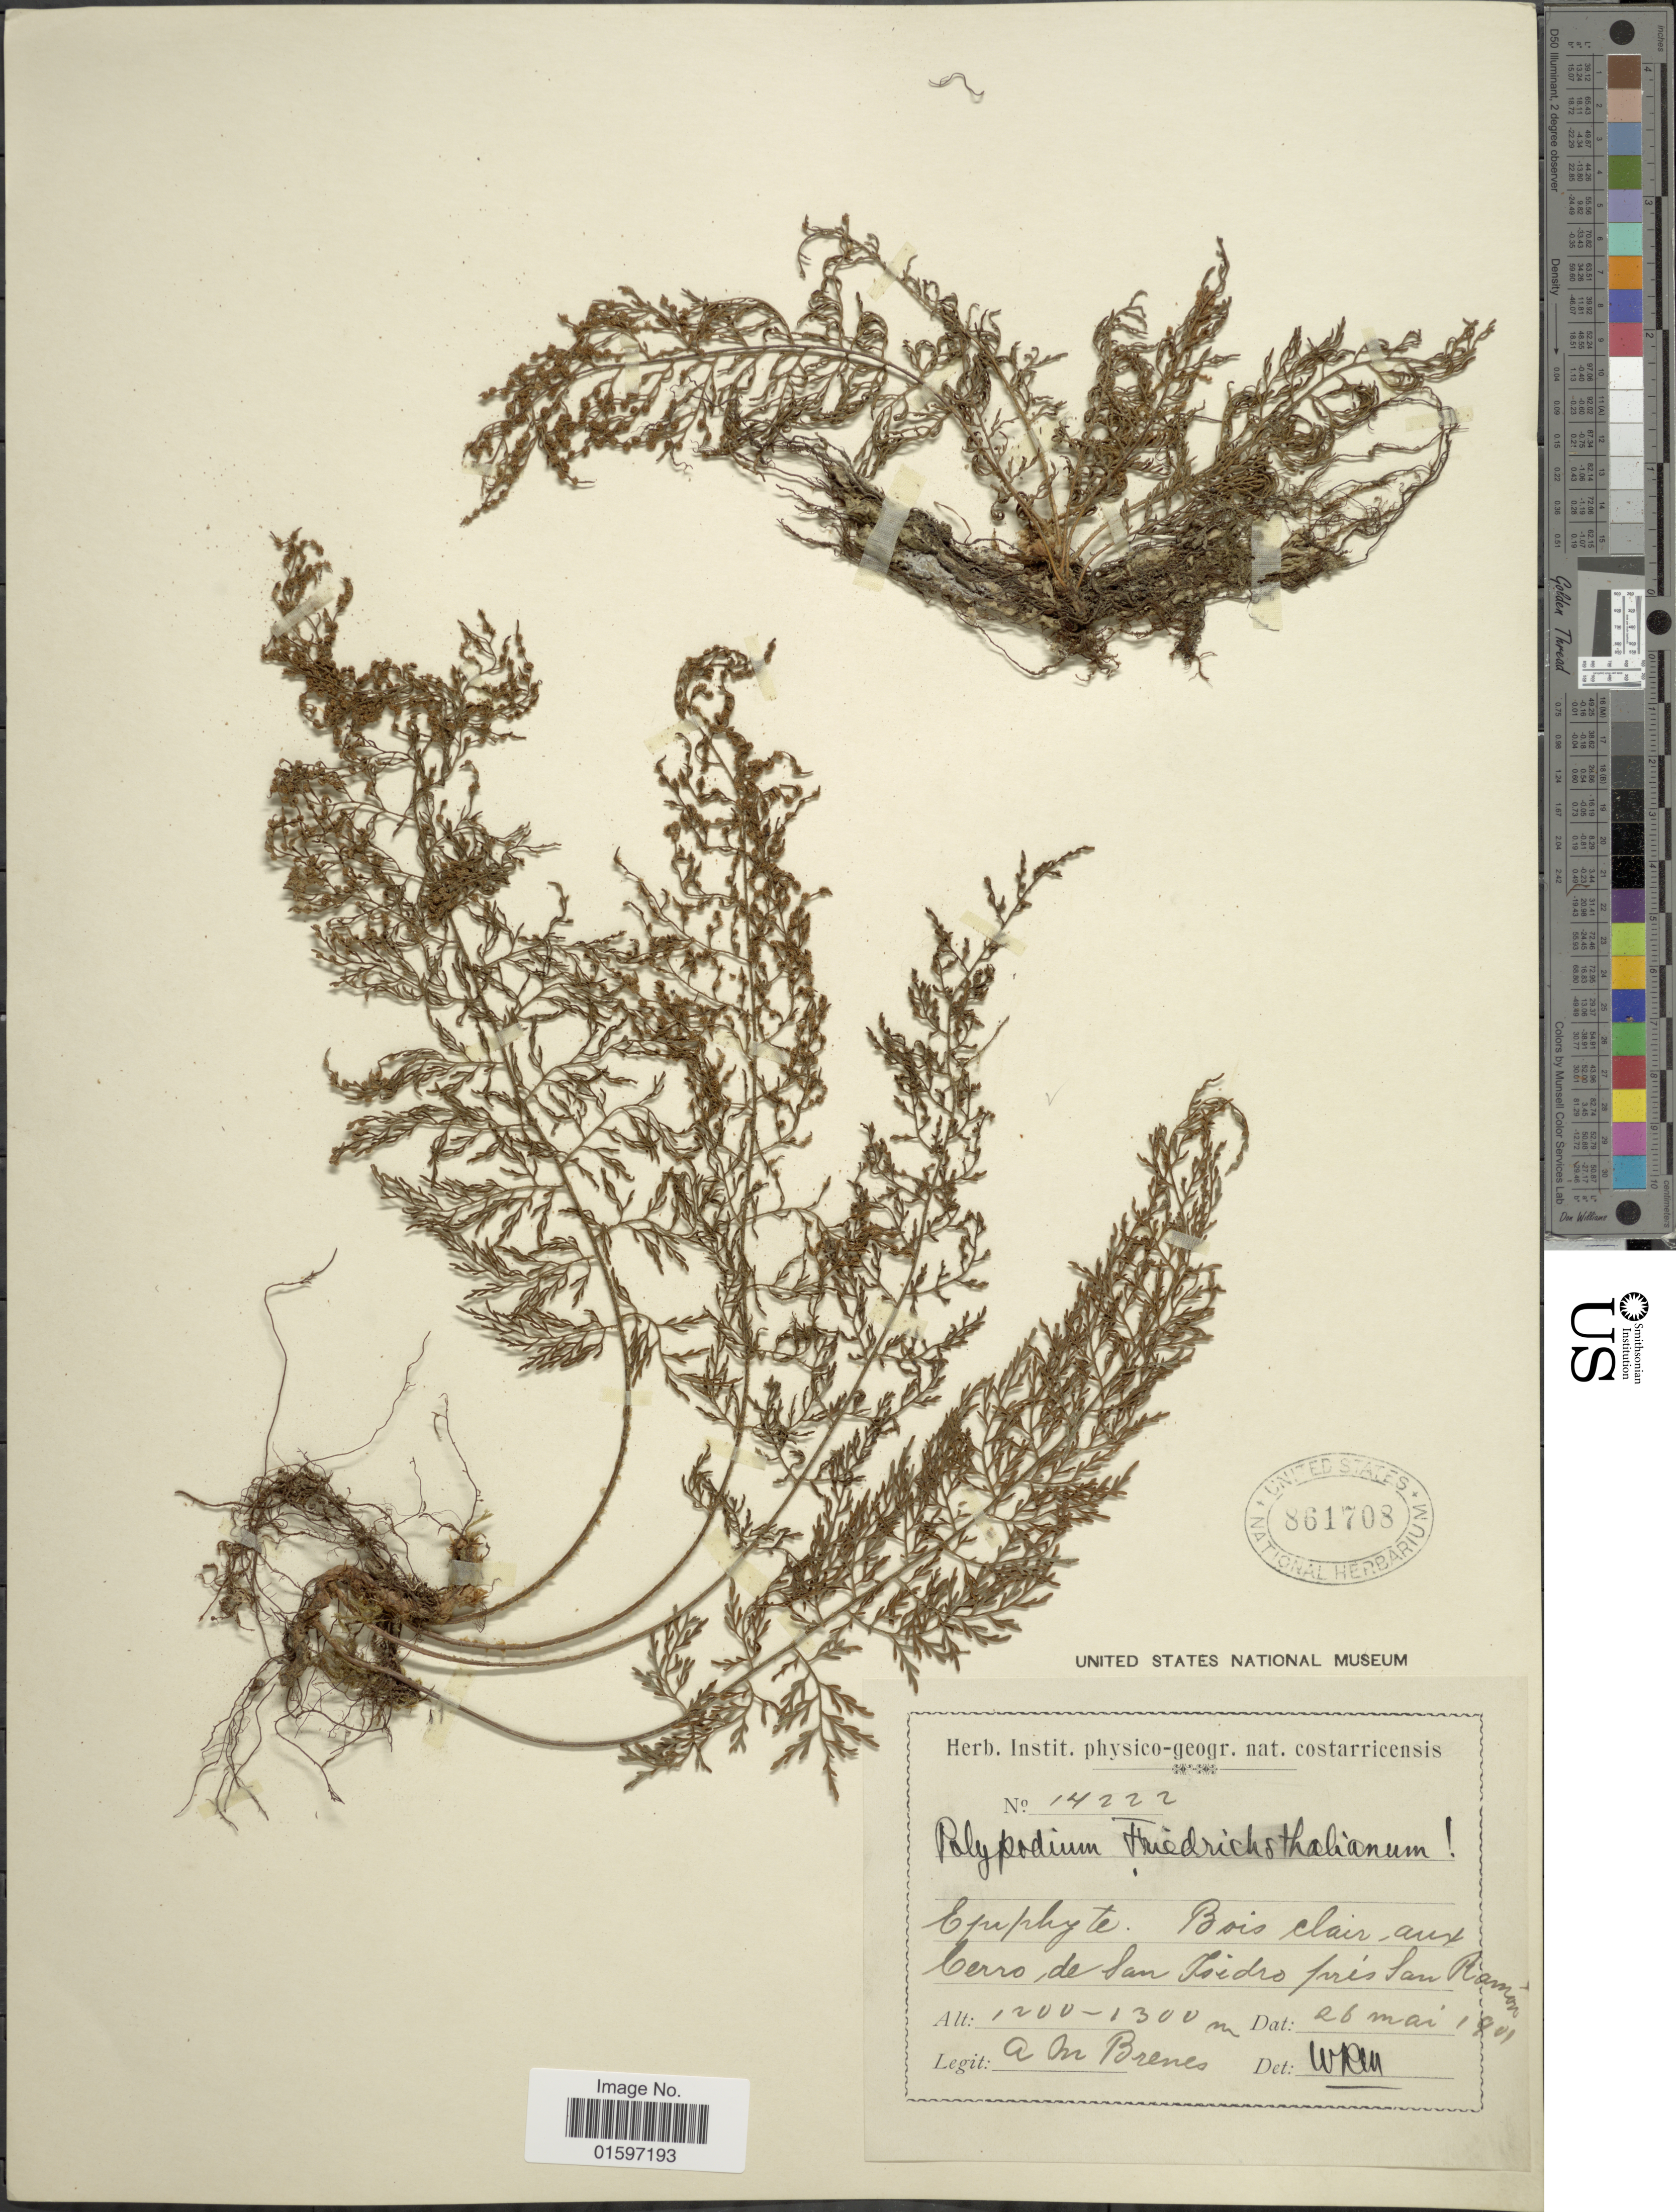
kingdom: Plantae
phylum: Tracheophyta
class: Polypodiopsida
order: Polypodiales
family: Polypodiaceae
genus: Pleopeltis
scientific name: Pleopeltis friedrichsthaliana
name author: (Kunze)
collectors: A. Brenes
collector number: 14222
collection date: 1901-05-26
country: Costa Rica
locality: Cerro de San Isidro, prés San Ramon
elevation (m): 1200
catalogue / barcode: US 861708